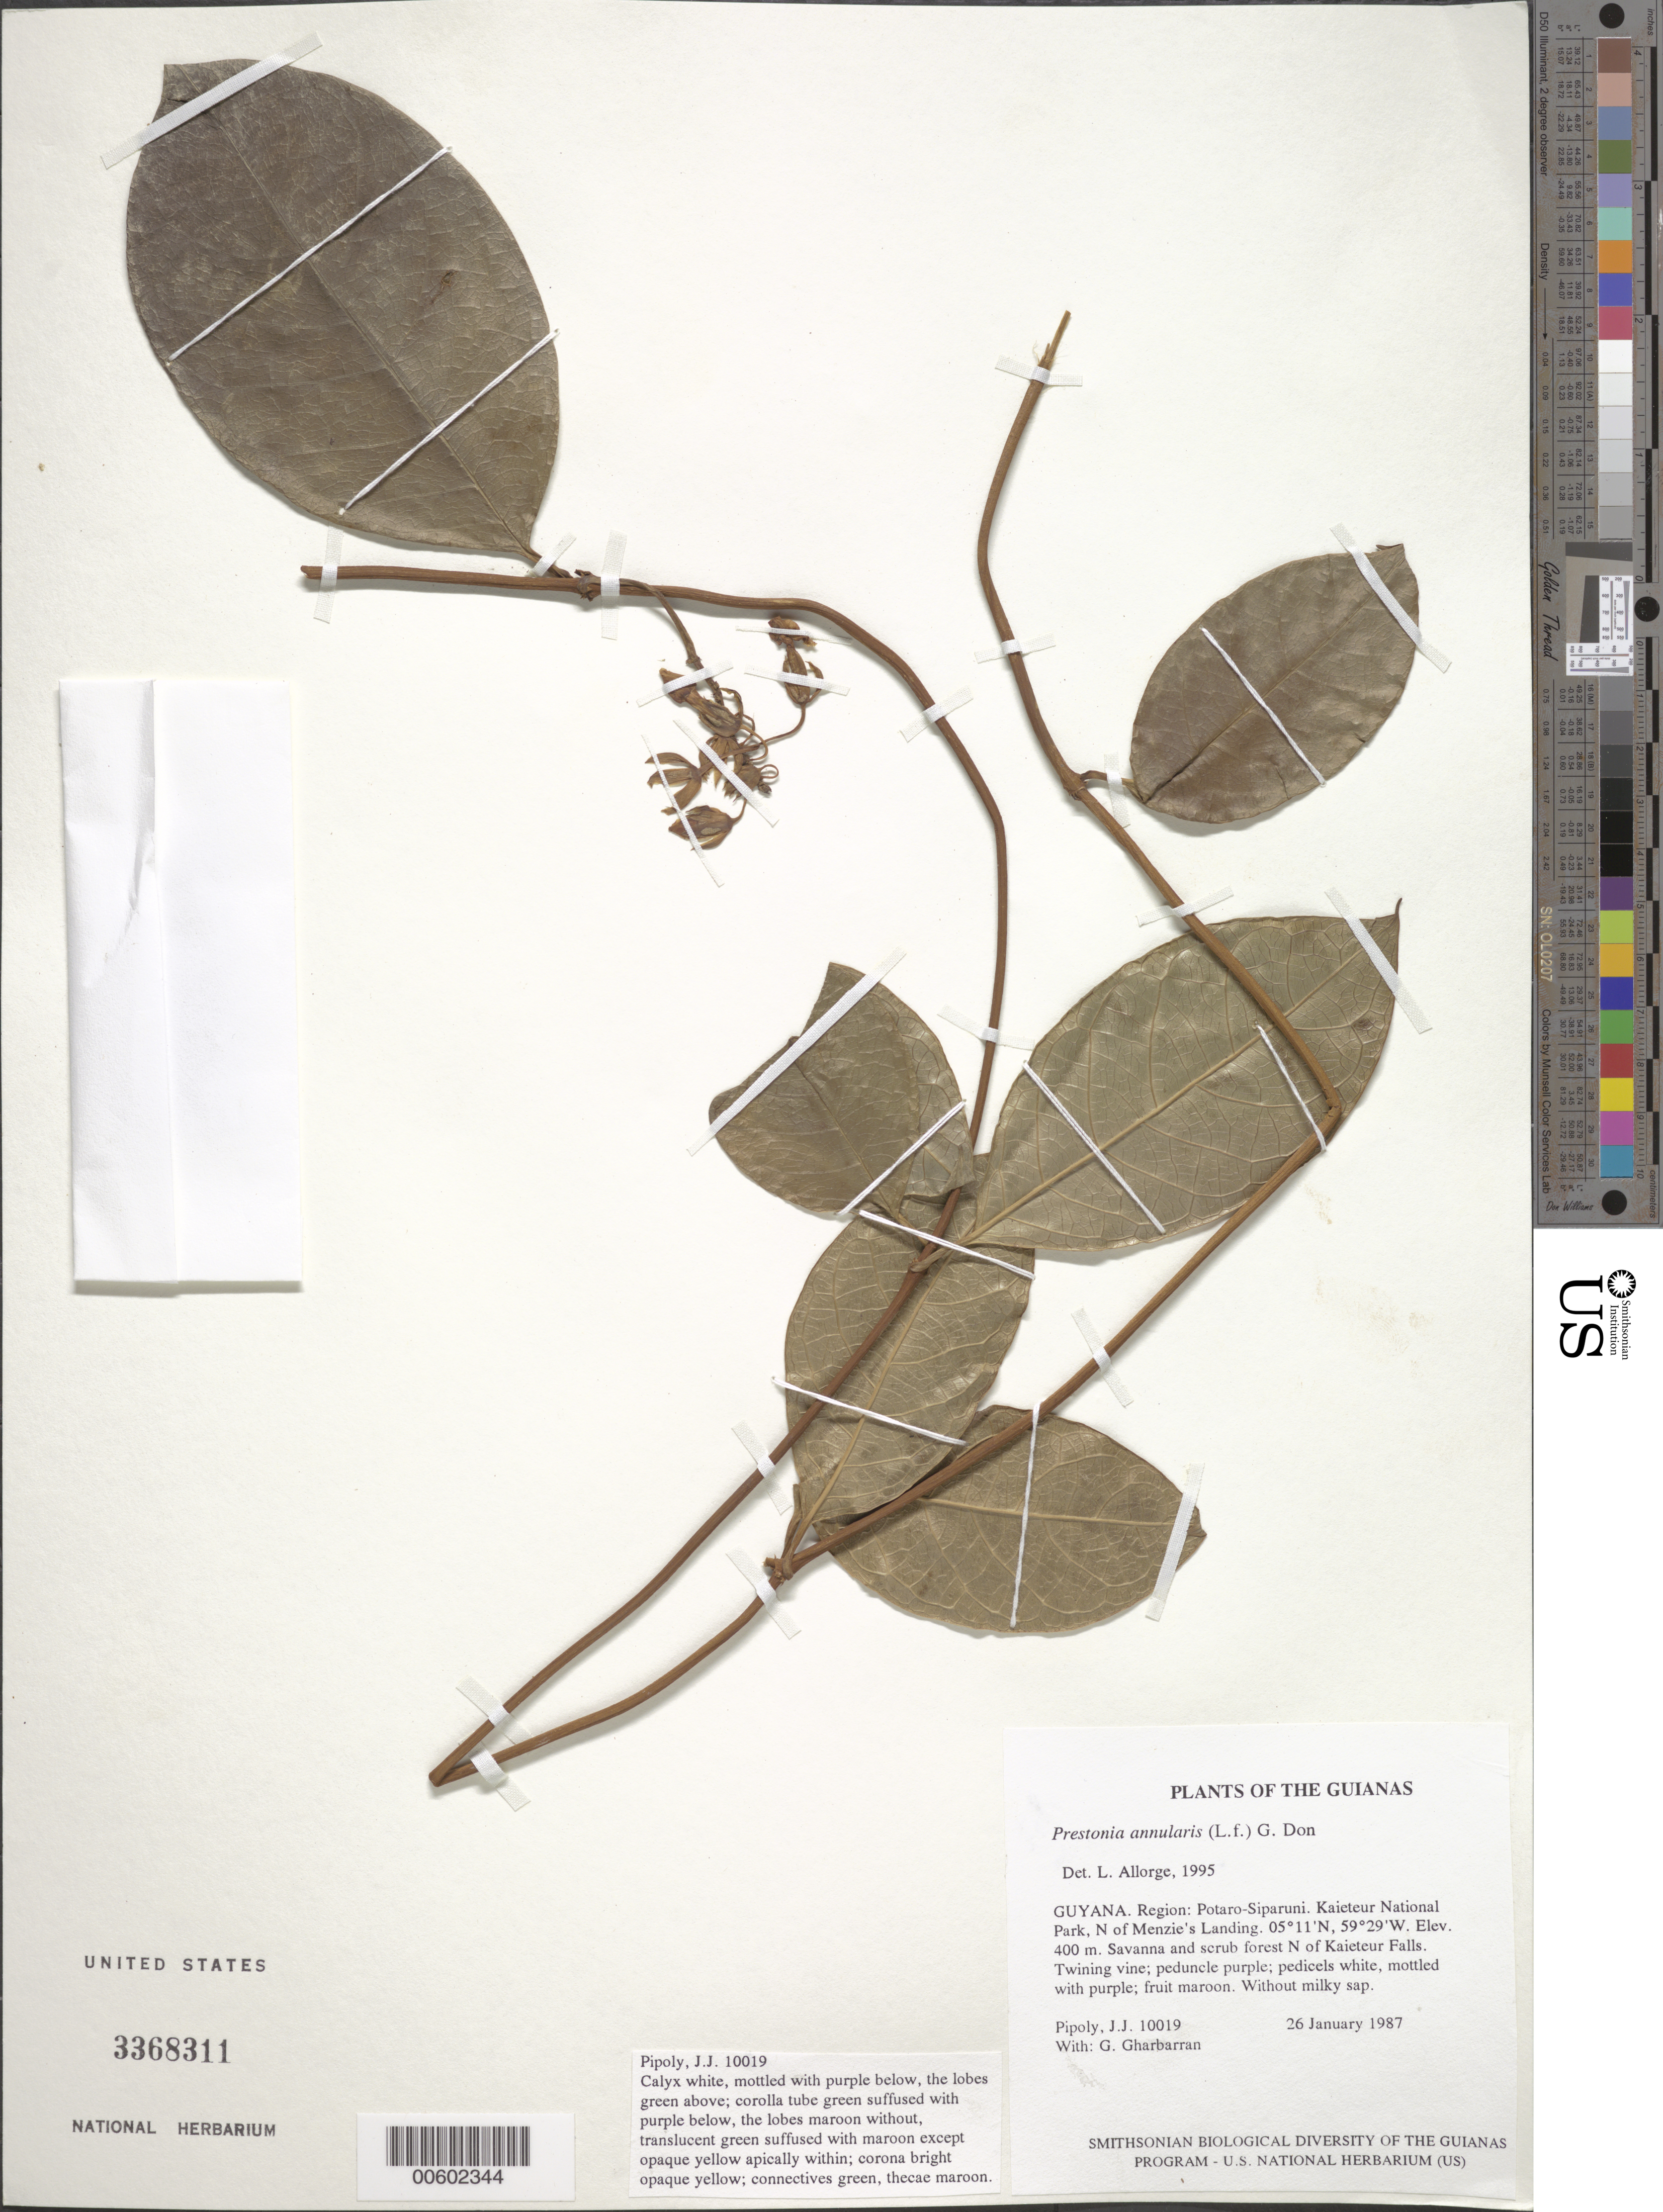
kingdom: Plantae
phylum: Tracheophyta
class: Magnoliopsida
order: Gentianales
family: Apocynaceae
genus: Prestonia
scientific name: Prestonia annularis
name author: (L. f.) G. Don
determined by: Allorge, L.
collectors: J. J. Pipoly & G. Gharbarran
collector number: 10019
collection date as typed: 26 January 1987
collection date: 1987-01-26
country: Guyana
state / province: Potaro-Siparuni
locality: Kaieteur National Park; N of Menzie's Landing and Kaieteur Falls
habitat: Savanna and scrub forest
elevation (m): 400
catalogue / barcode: US 3368311